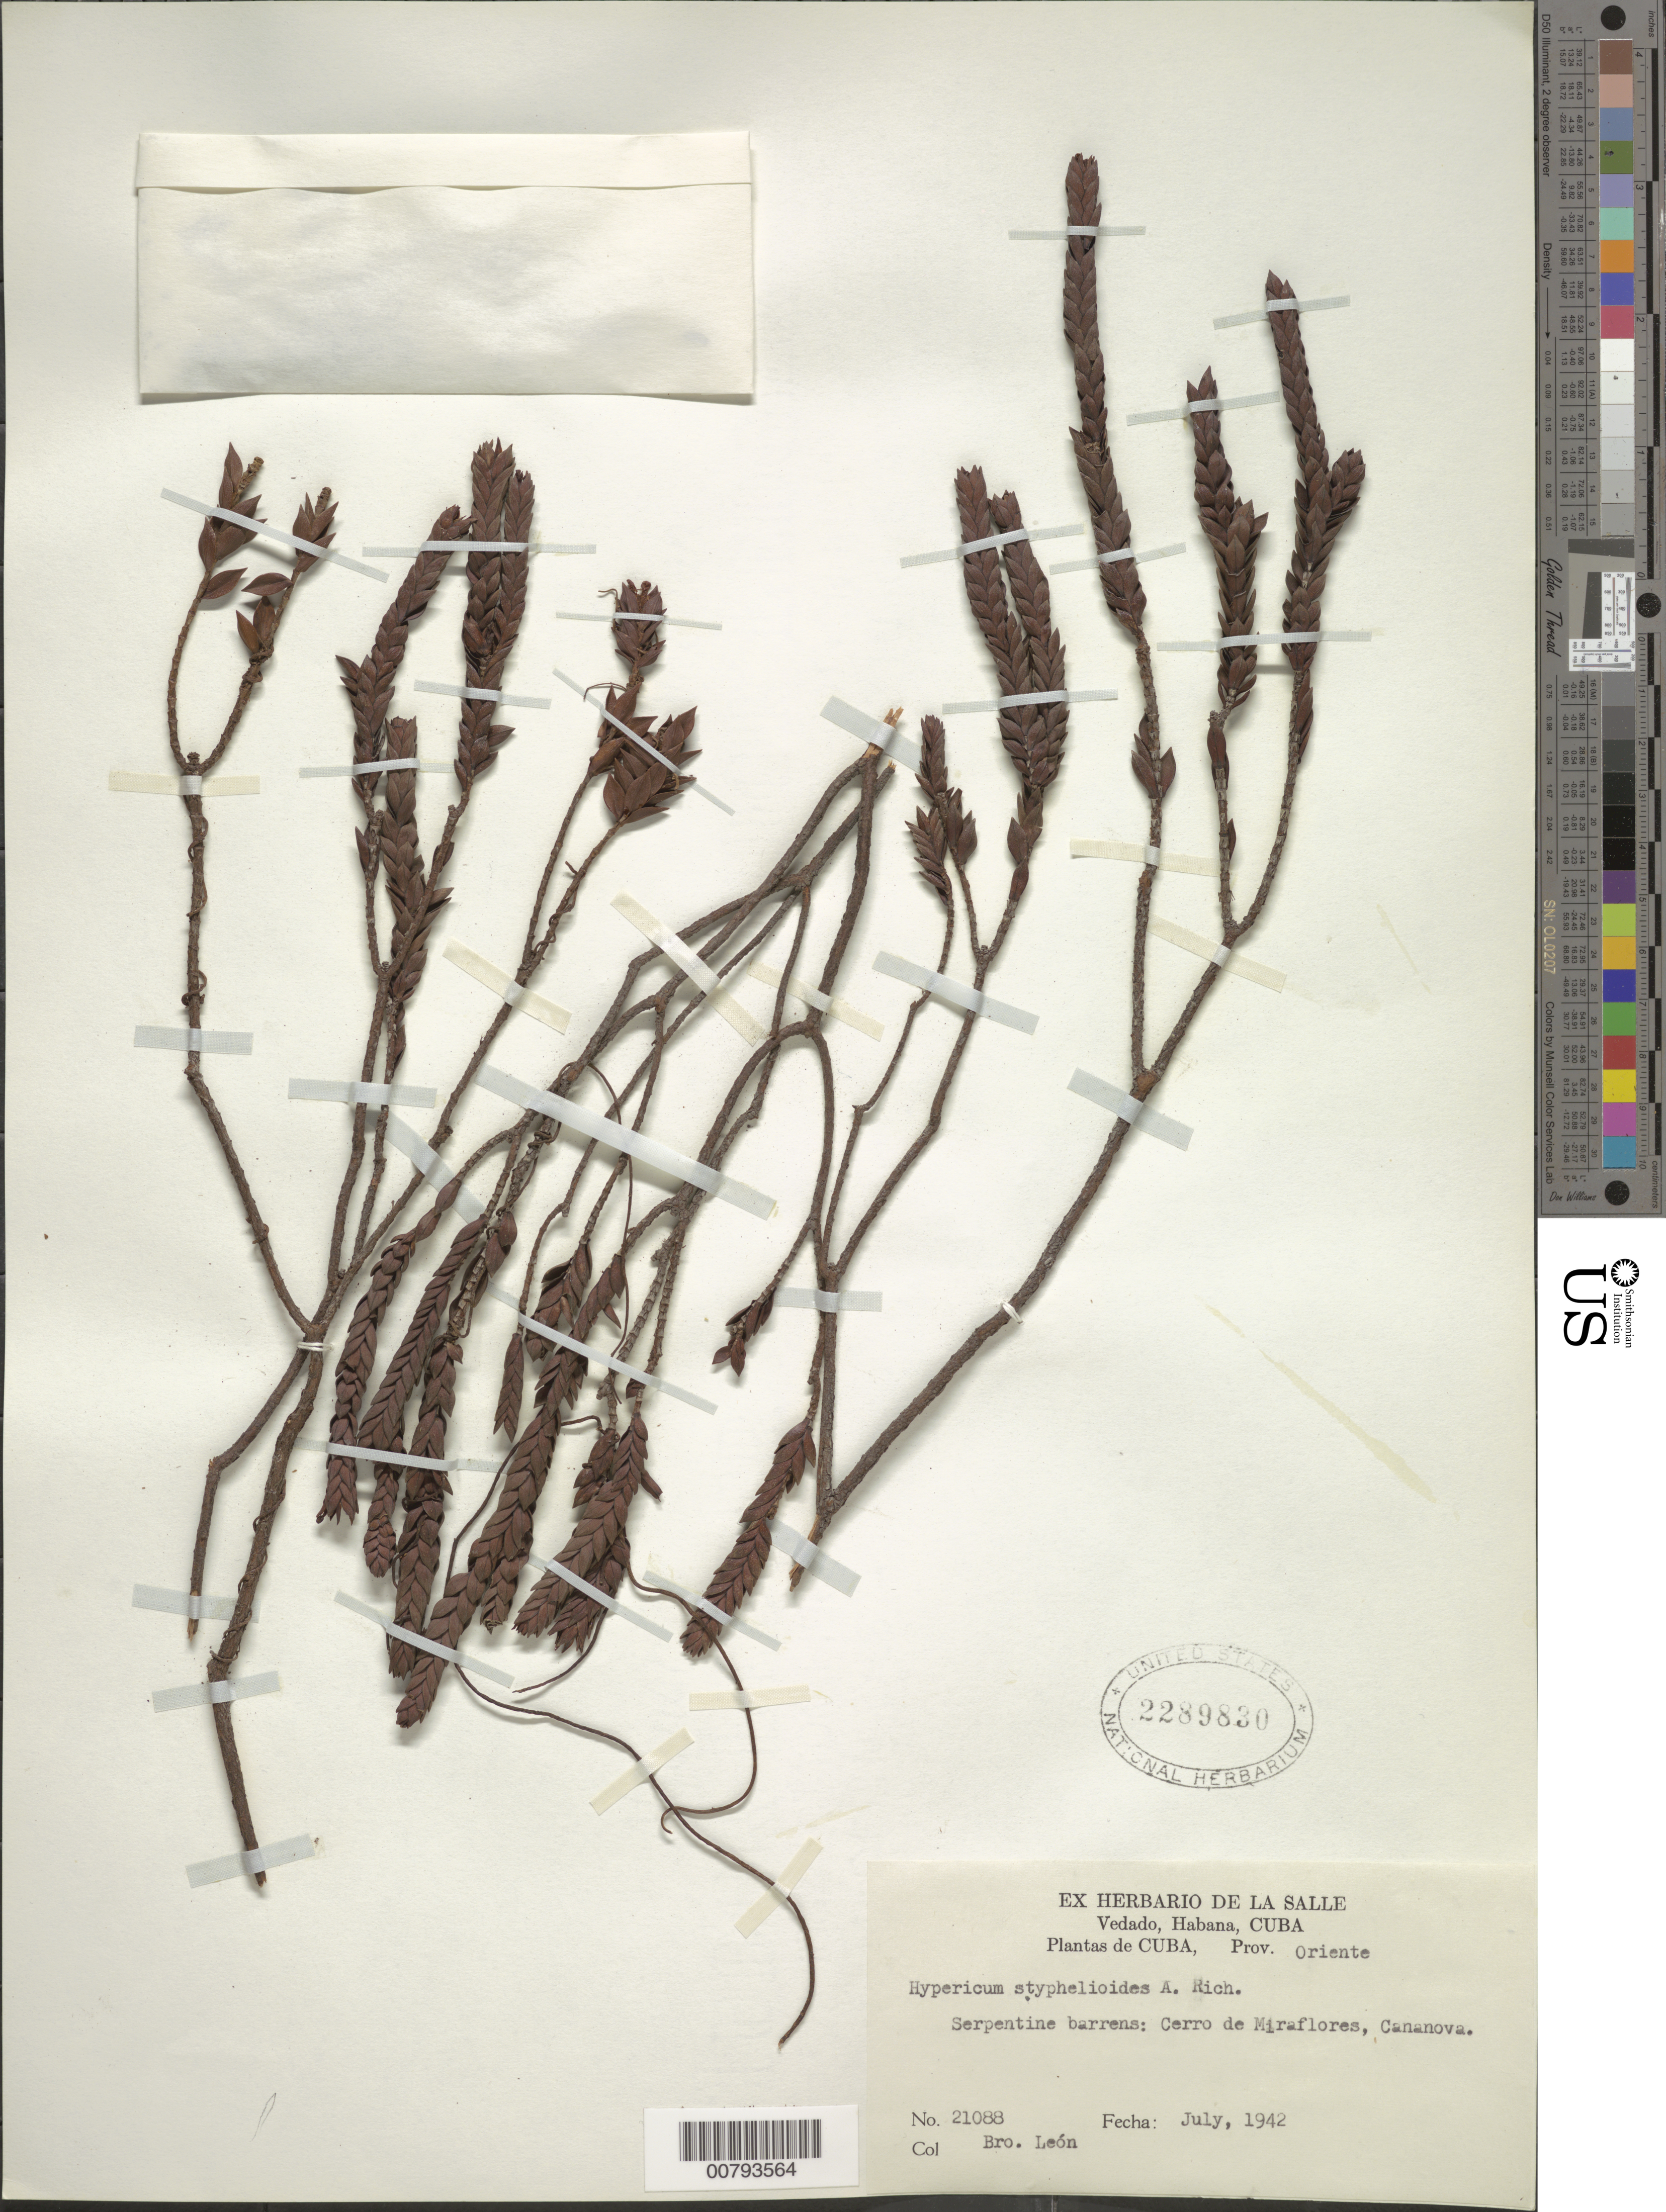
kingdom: Plantae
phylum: Tracheophyta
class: Magnoliopsida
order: Malpighiales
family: Hypericaceae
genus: Hypericum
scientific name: Hypericum styphelioides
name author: A. Rich.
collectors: Bro. León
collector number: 21088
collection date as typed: Jul 1942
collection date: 1942-07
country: Cuba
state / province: Oriente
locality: Cerro de Miraflores, Cananova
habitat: Serpentine barrens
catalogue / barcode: US 2289830